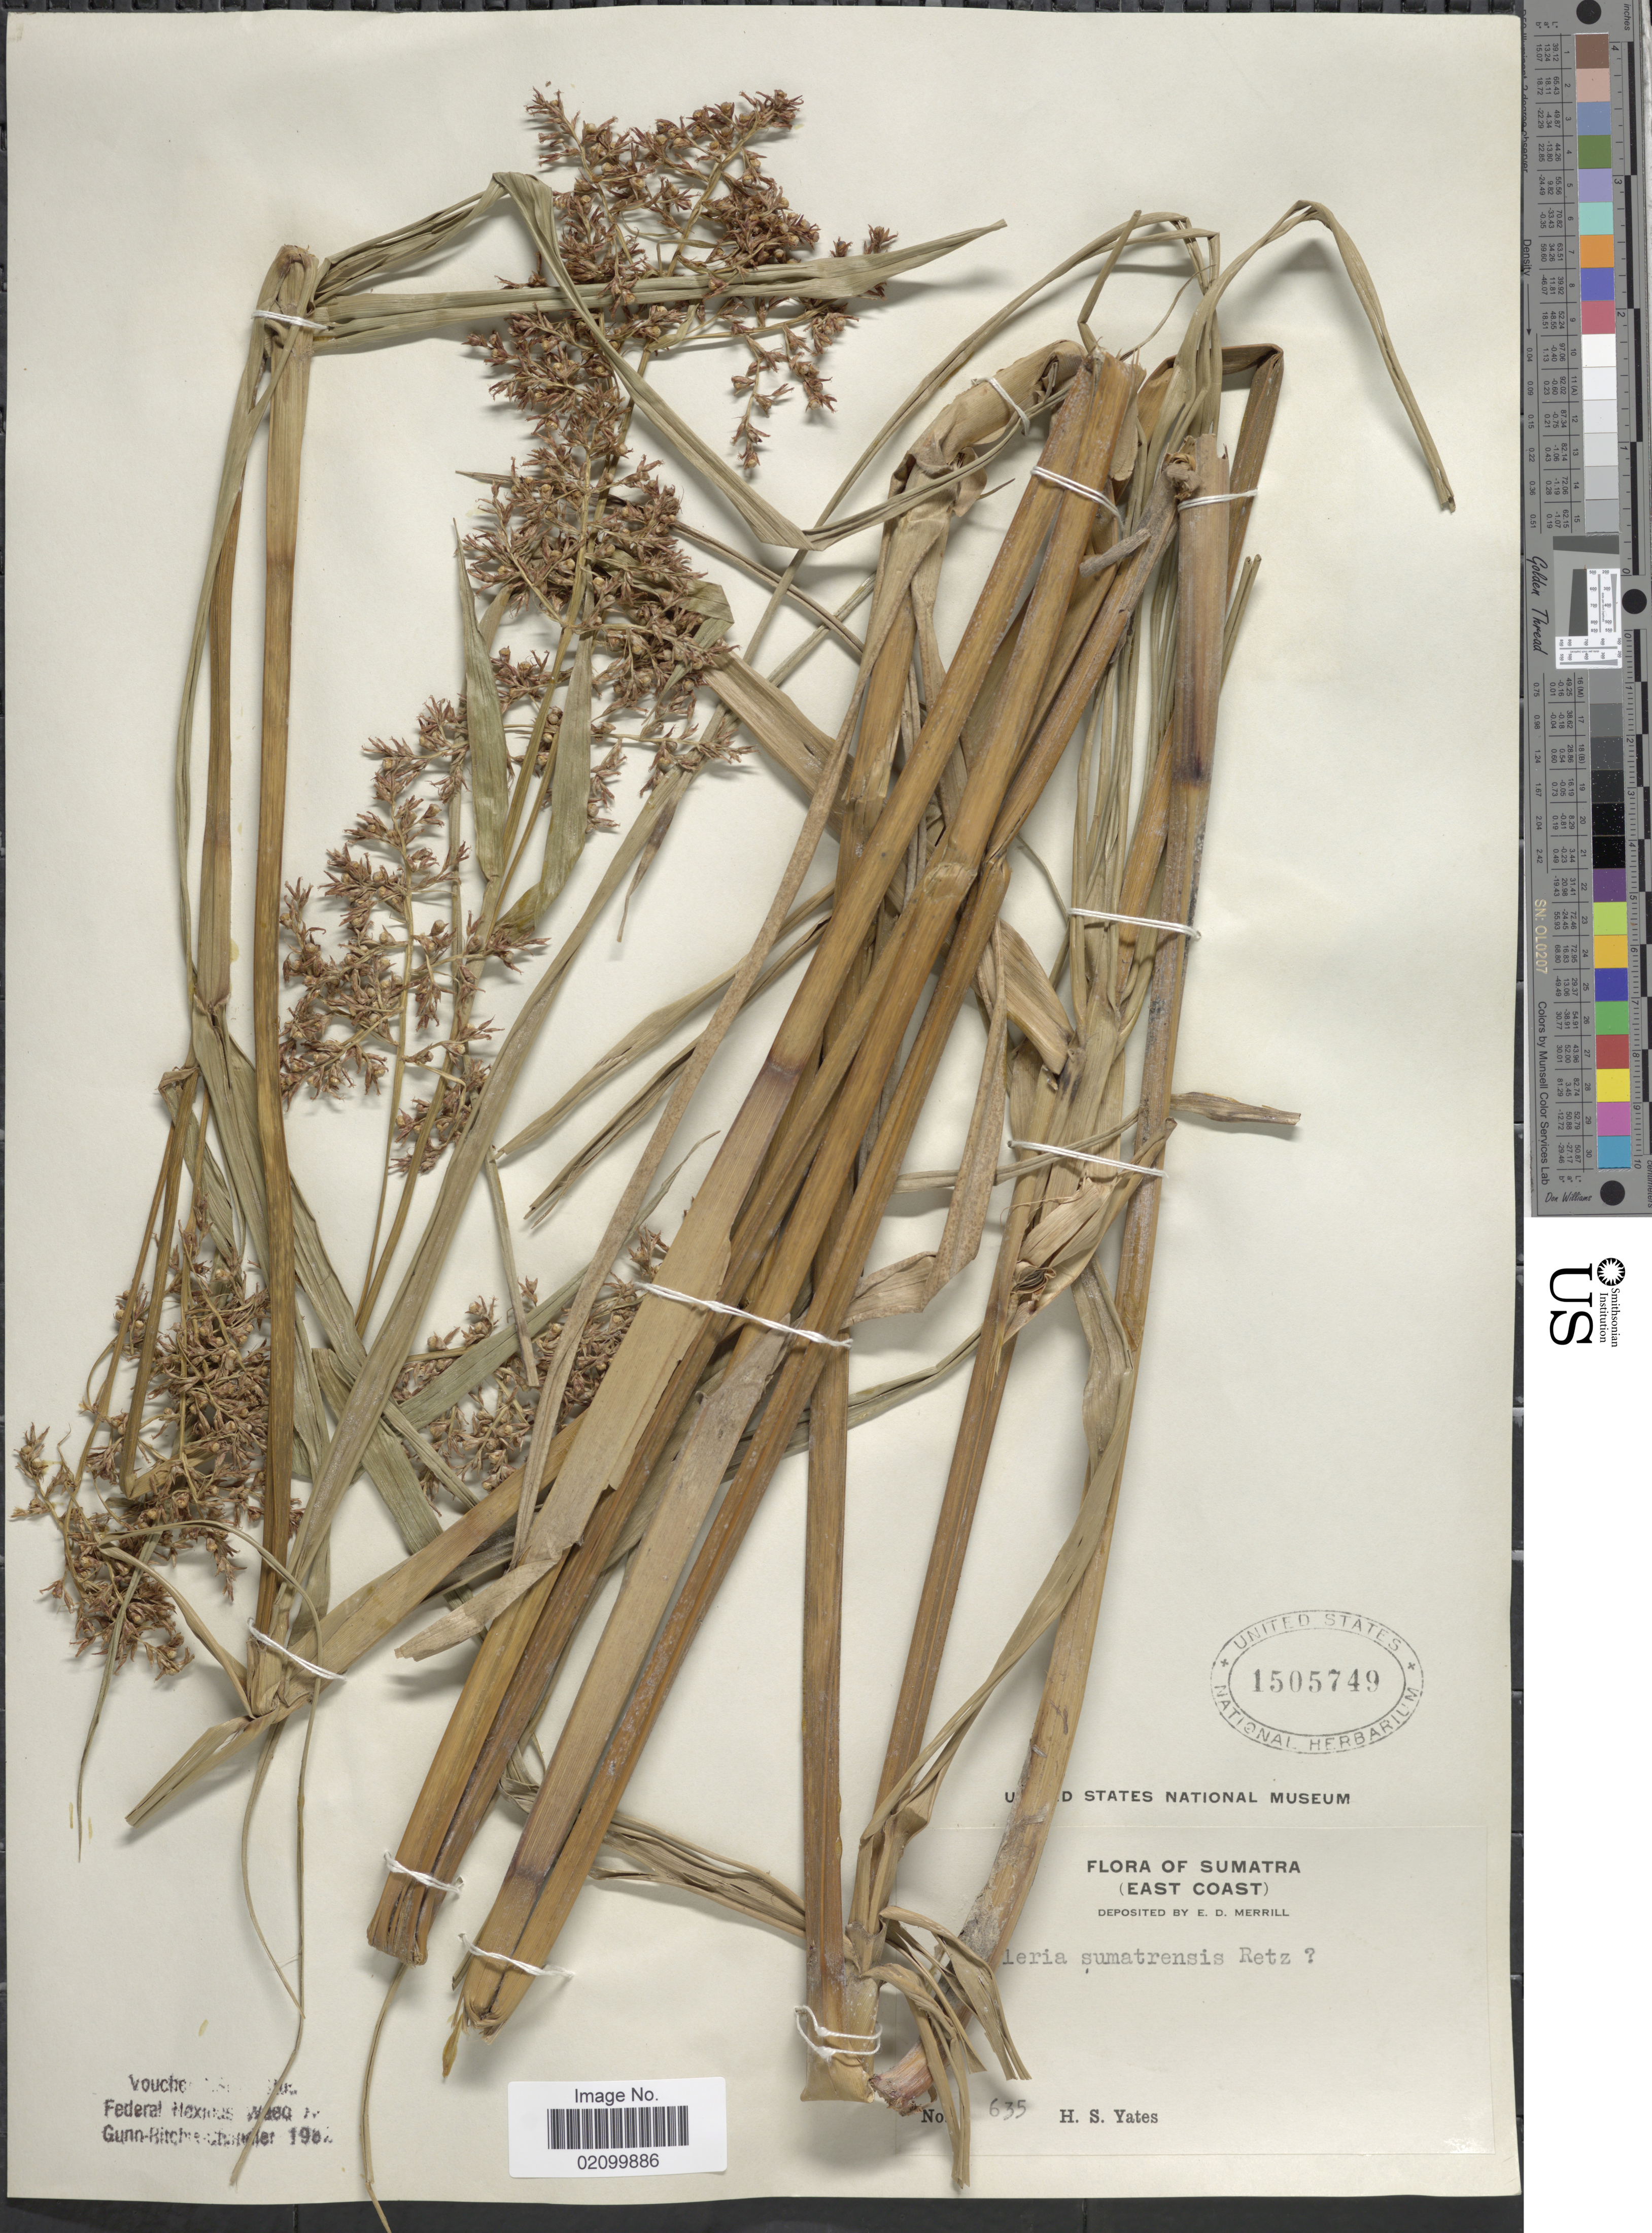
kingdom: Plantae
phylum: Tracheophyta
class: Liliopsida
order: Poales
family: Cyperaceae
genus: Scleria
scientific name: Scleria sumatrensis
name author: Retz.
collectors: H. S. Yates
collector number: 635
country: Indonesia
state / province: Sumatra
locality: East Coast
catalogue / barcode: US 1505749